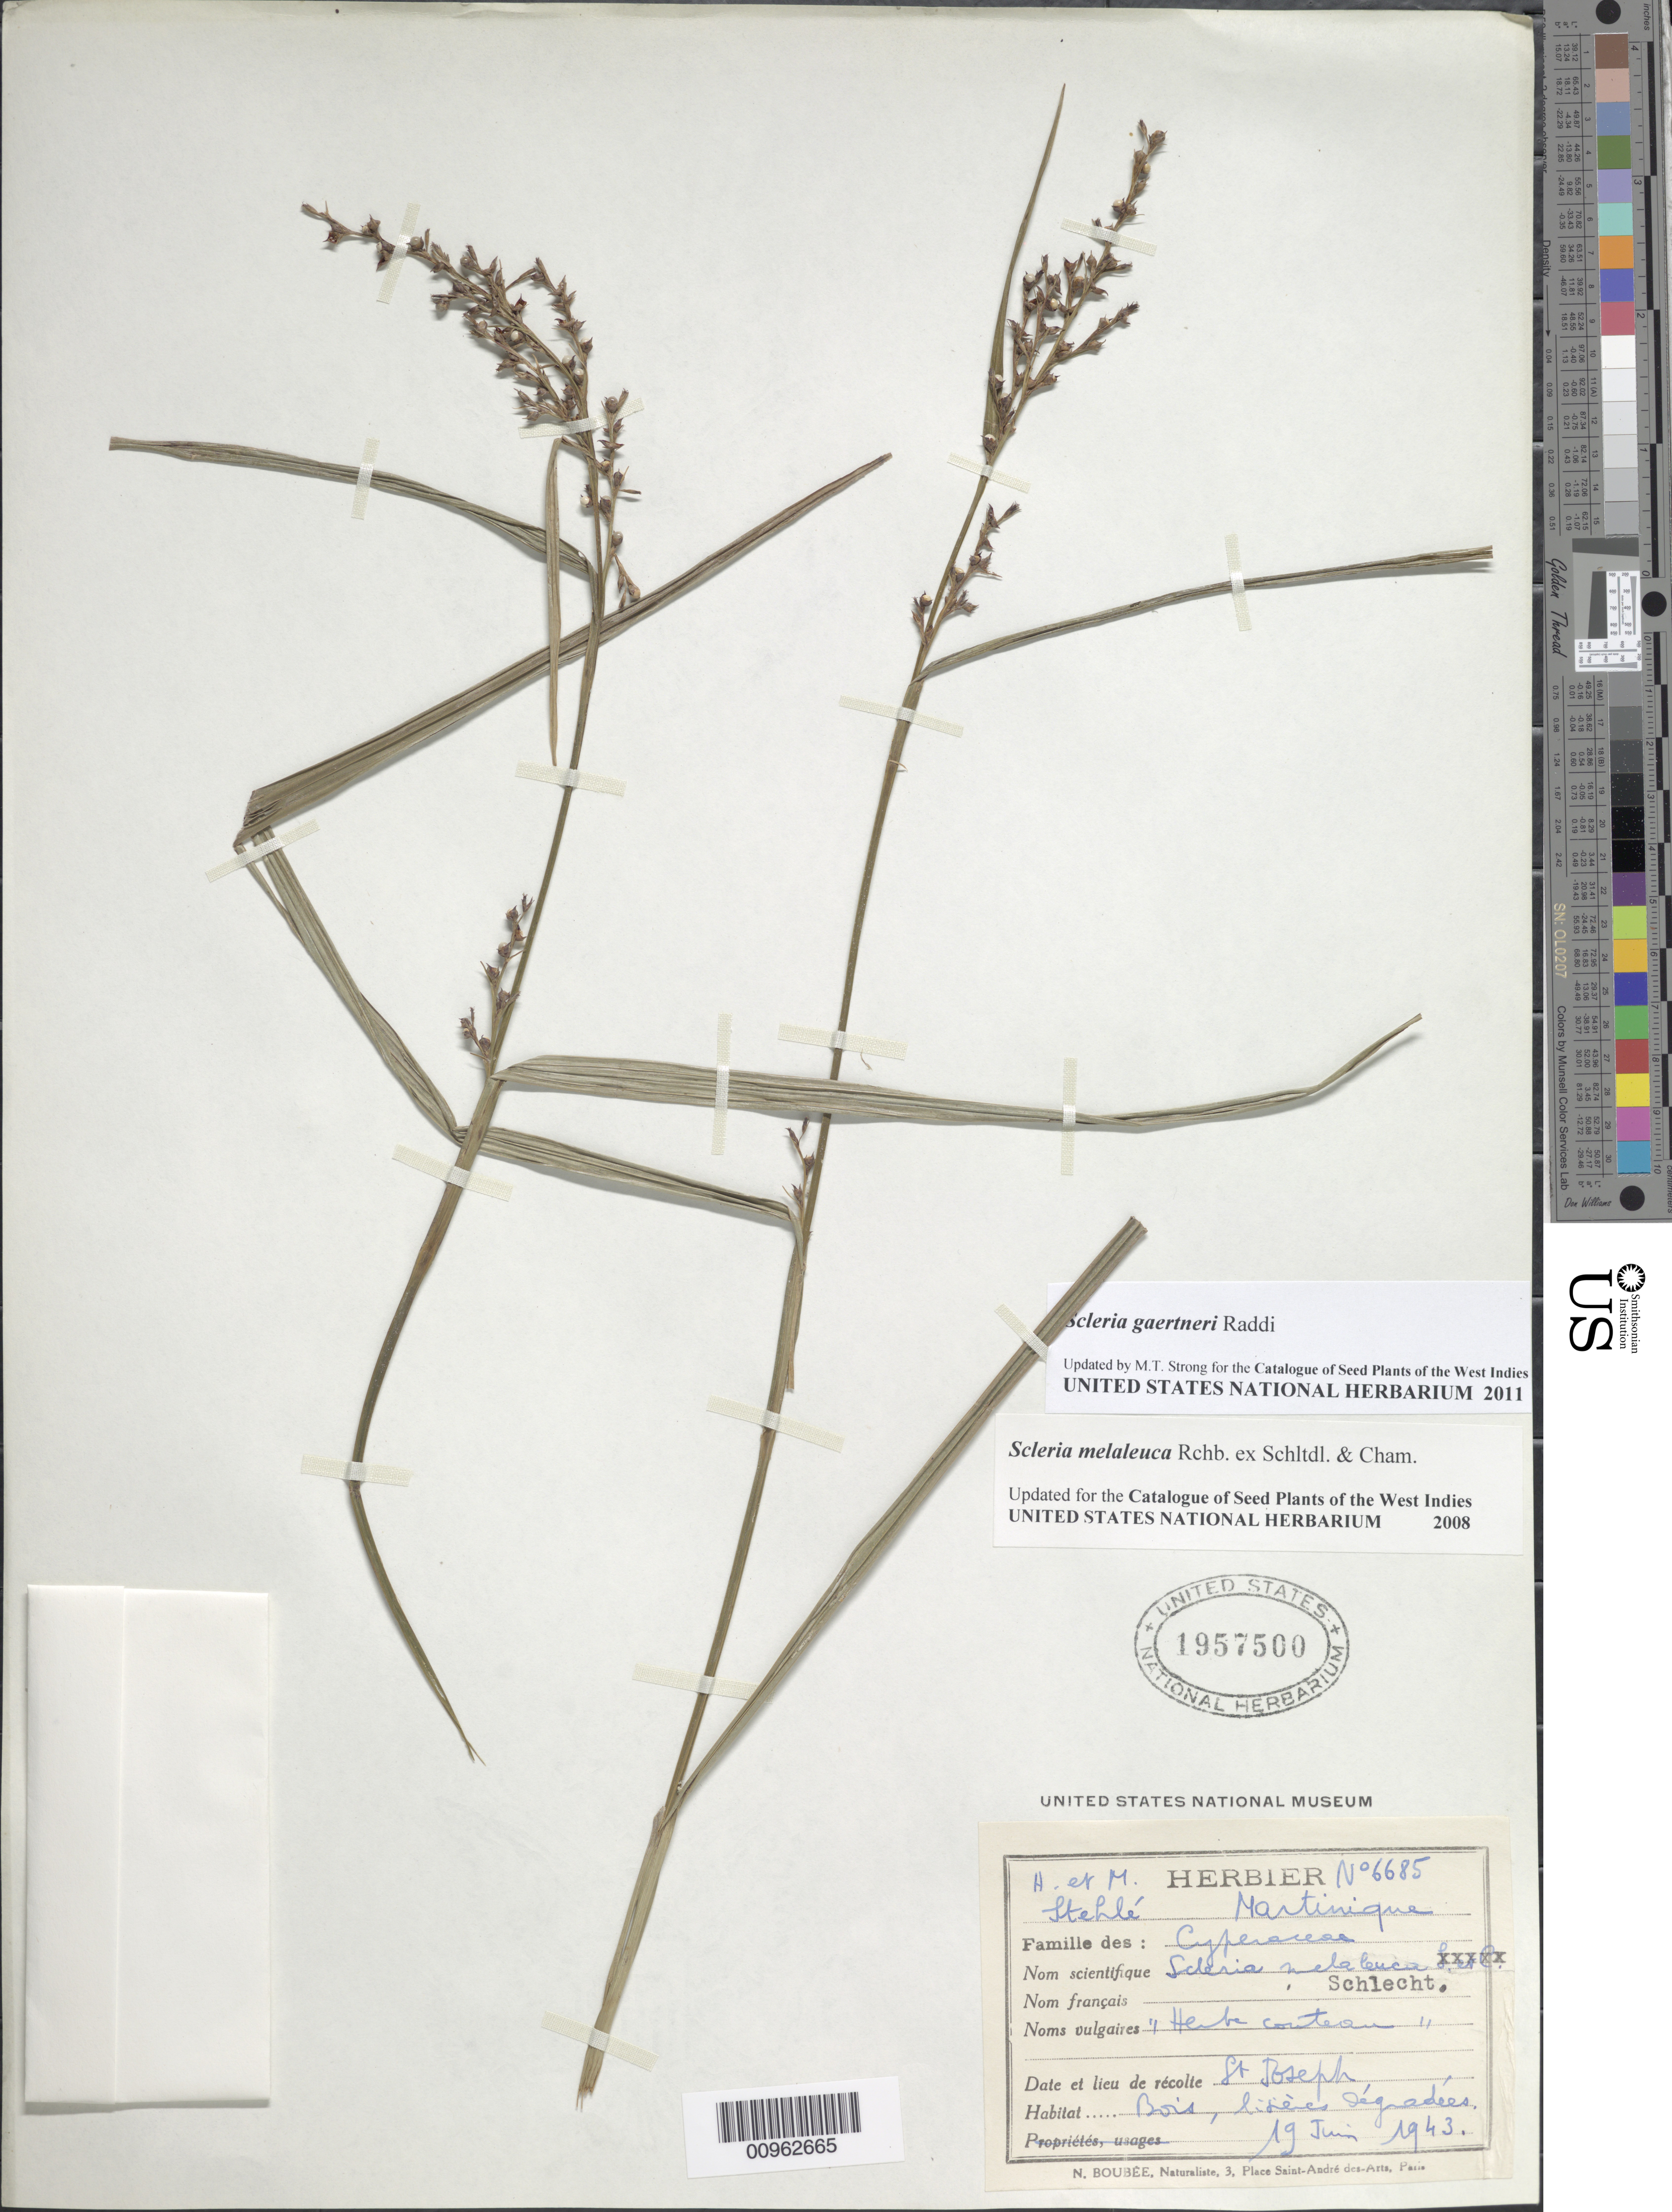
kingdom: Plantae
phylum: Tracheophyta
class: Liliopsida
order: Poales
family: Cyperaceae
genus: Scleria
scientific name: Scleria gaertneri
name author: Raddi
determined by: Strong, M. T., (US), Smithsonian Institution - National Museum of Natural History (UNITED STATES)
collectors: H. Stehlé & M. Stehlé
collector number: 6685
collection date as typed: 19 Jun 1943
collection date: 1943-06-19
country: Martinique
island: Martinique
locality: St. Joseph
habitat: Bois, litères "dégradées"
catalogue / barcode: US 1957500